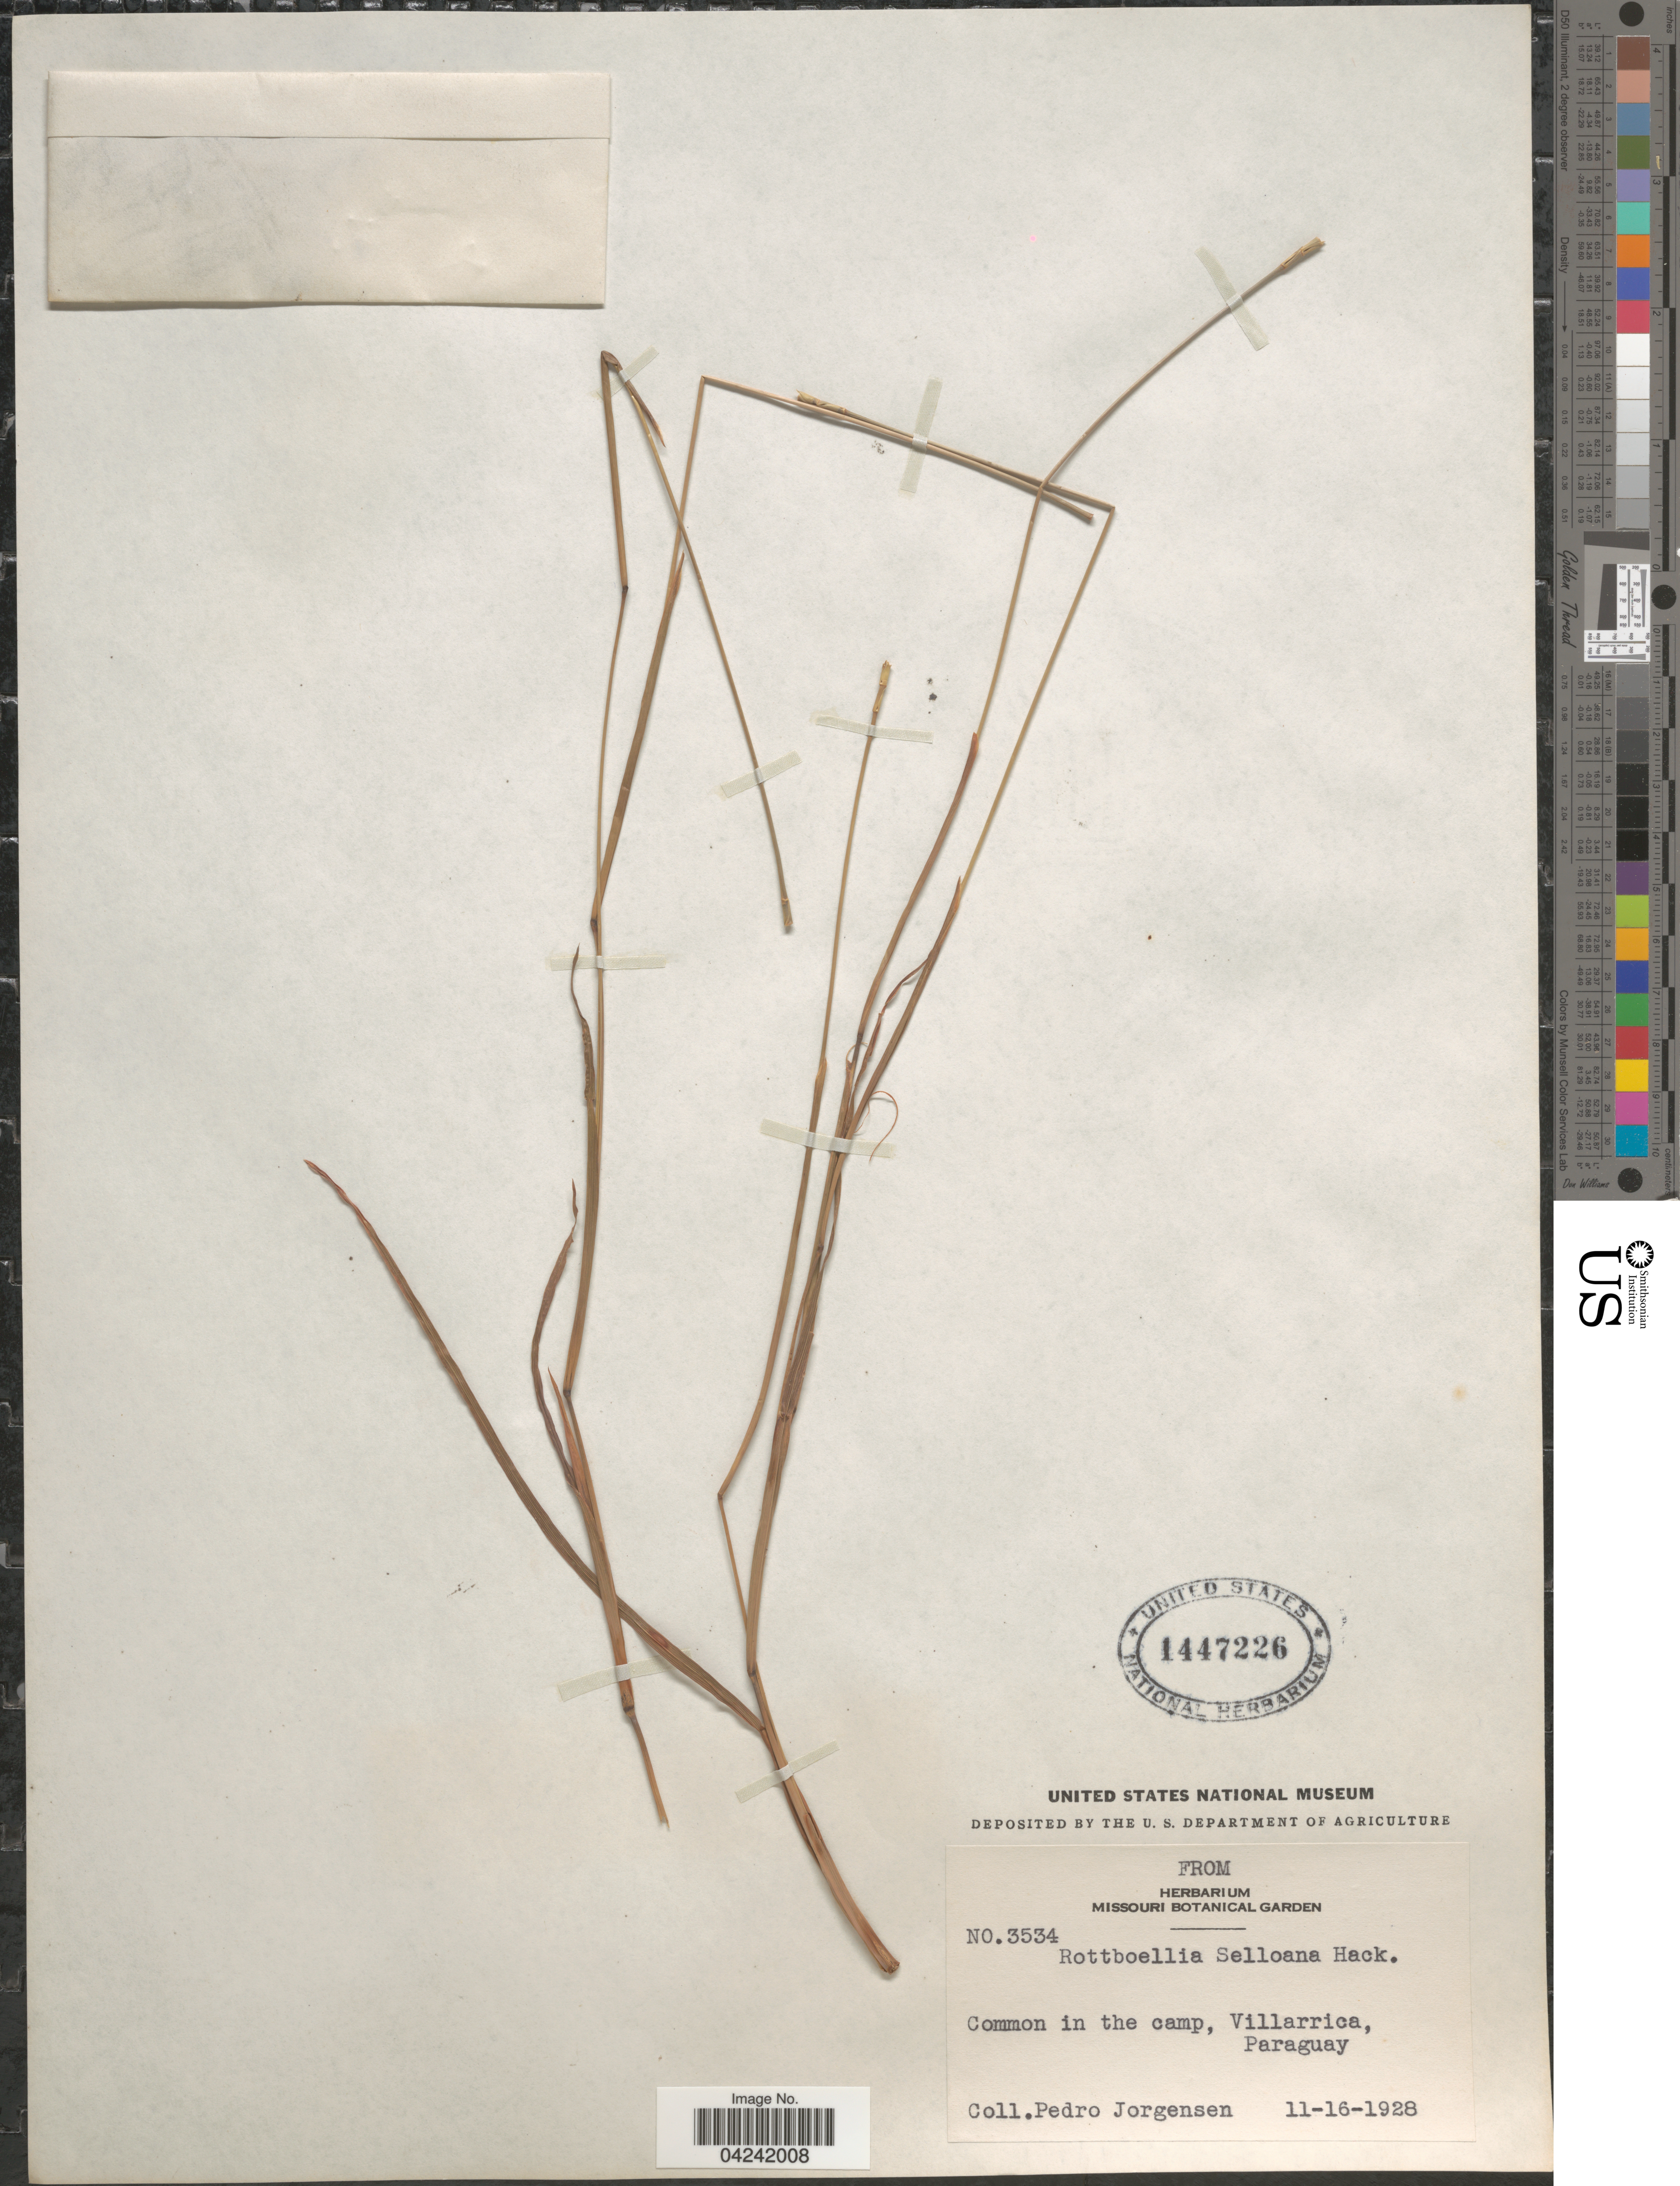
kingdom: Plantae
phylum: Tracheophyta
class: Liliopsida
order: Poales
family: Poaceae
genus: Mnesithea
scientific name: Mnesithea selloana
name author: (Hack.) de Koning & Sosef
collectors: P. Jörgensen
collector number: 3534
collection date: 1928-11-16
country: Paraguay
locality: Common in the camp, Villarrica.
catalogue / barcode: US 1447226